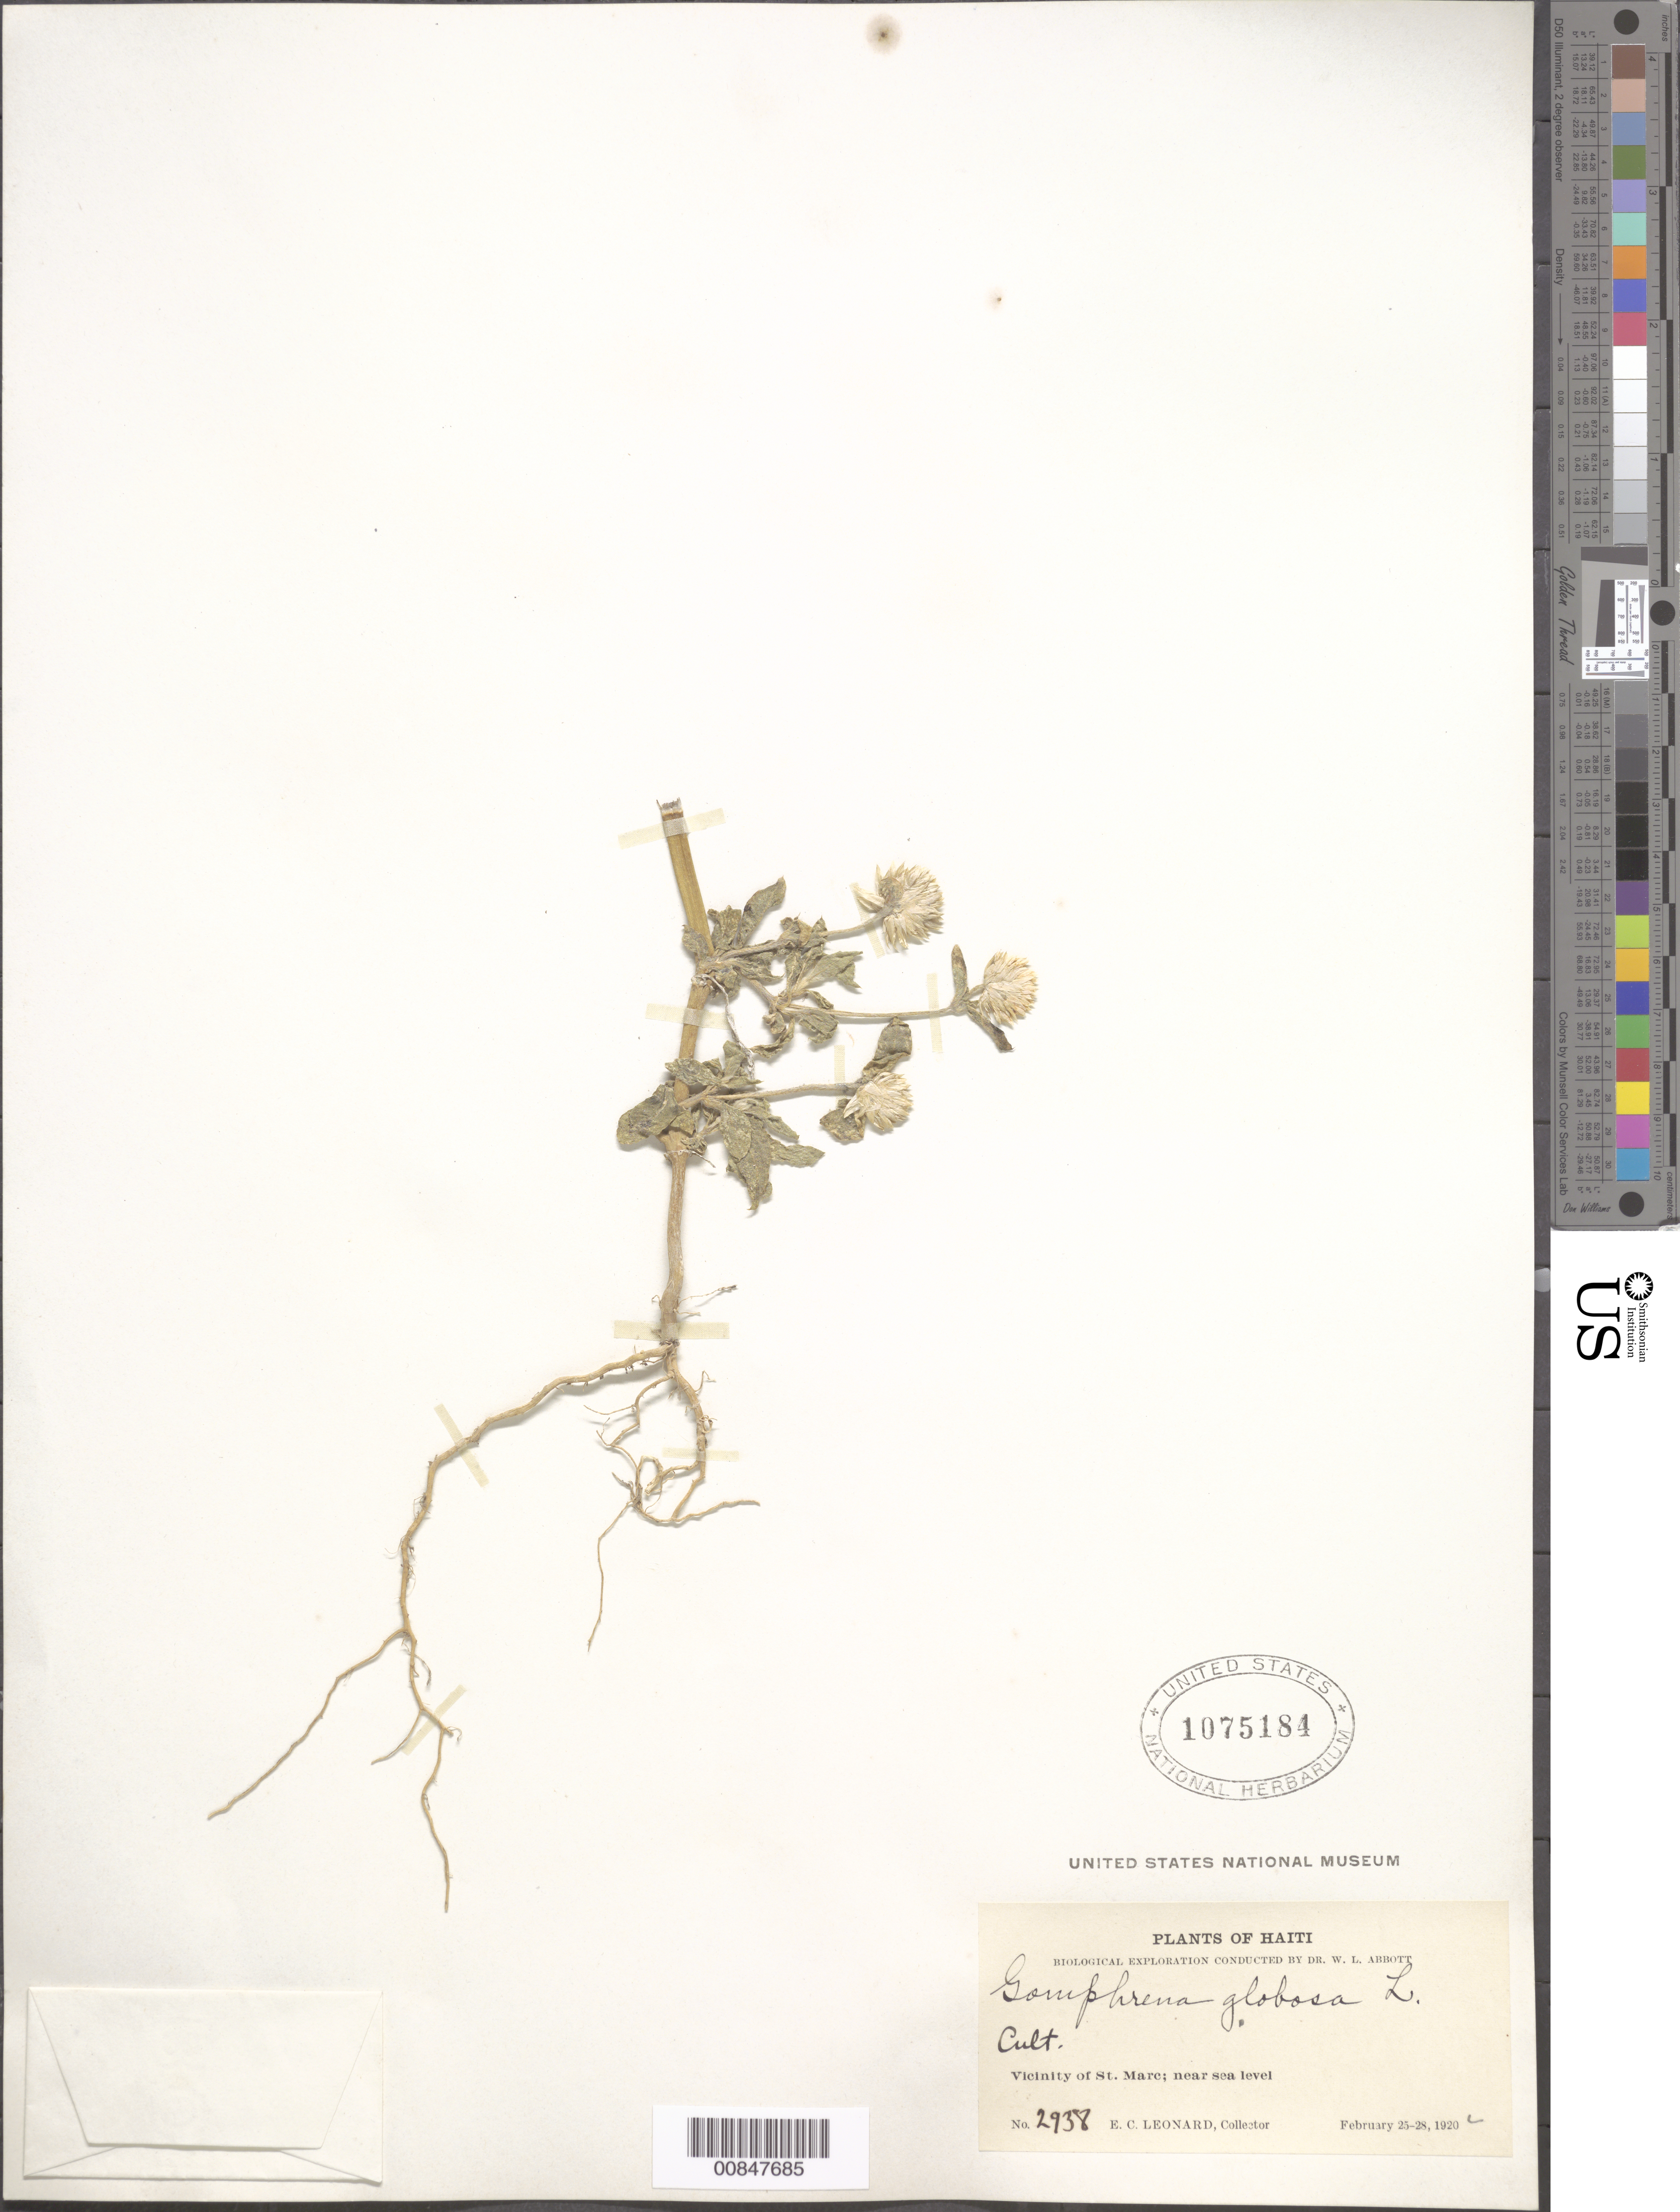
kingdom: Plantae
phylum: Tracheophyta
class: Magnoliopsida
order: Caryophyllales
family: Amaranthaceae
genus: Gomphrena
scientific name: Gomphrena globosa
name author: L.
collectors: E. C. Leonard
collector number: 2938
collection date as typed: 25 Feb 1920 to 28 Feb 1920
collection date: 1920-02-25/1920-02-28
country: Haiti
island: Hispaniola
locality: Vicinity of St. Marc.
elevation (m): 0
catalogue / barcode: US 1075184